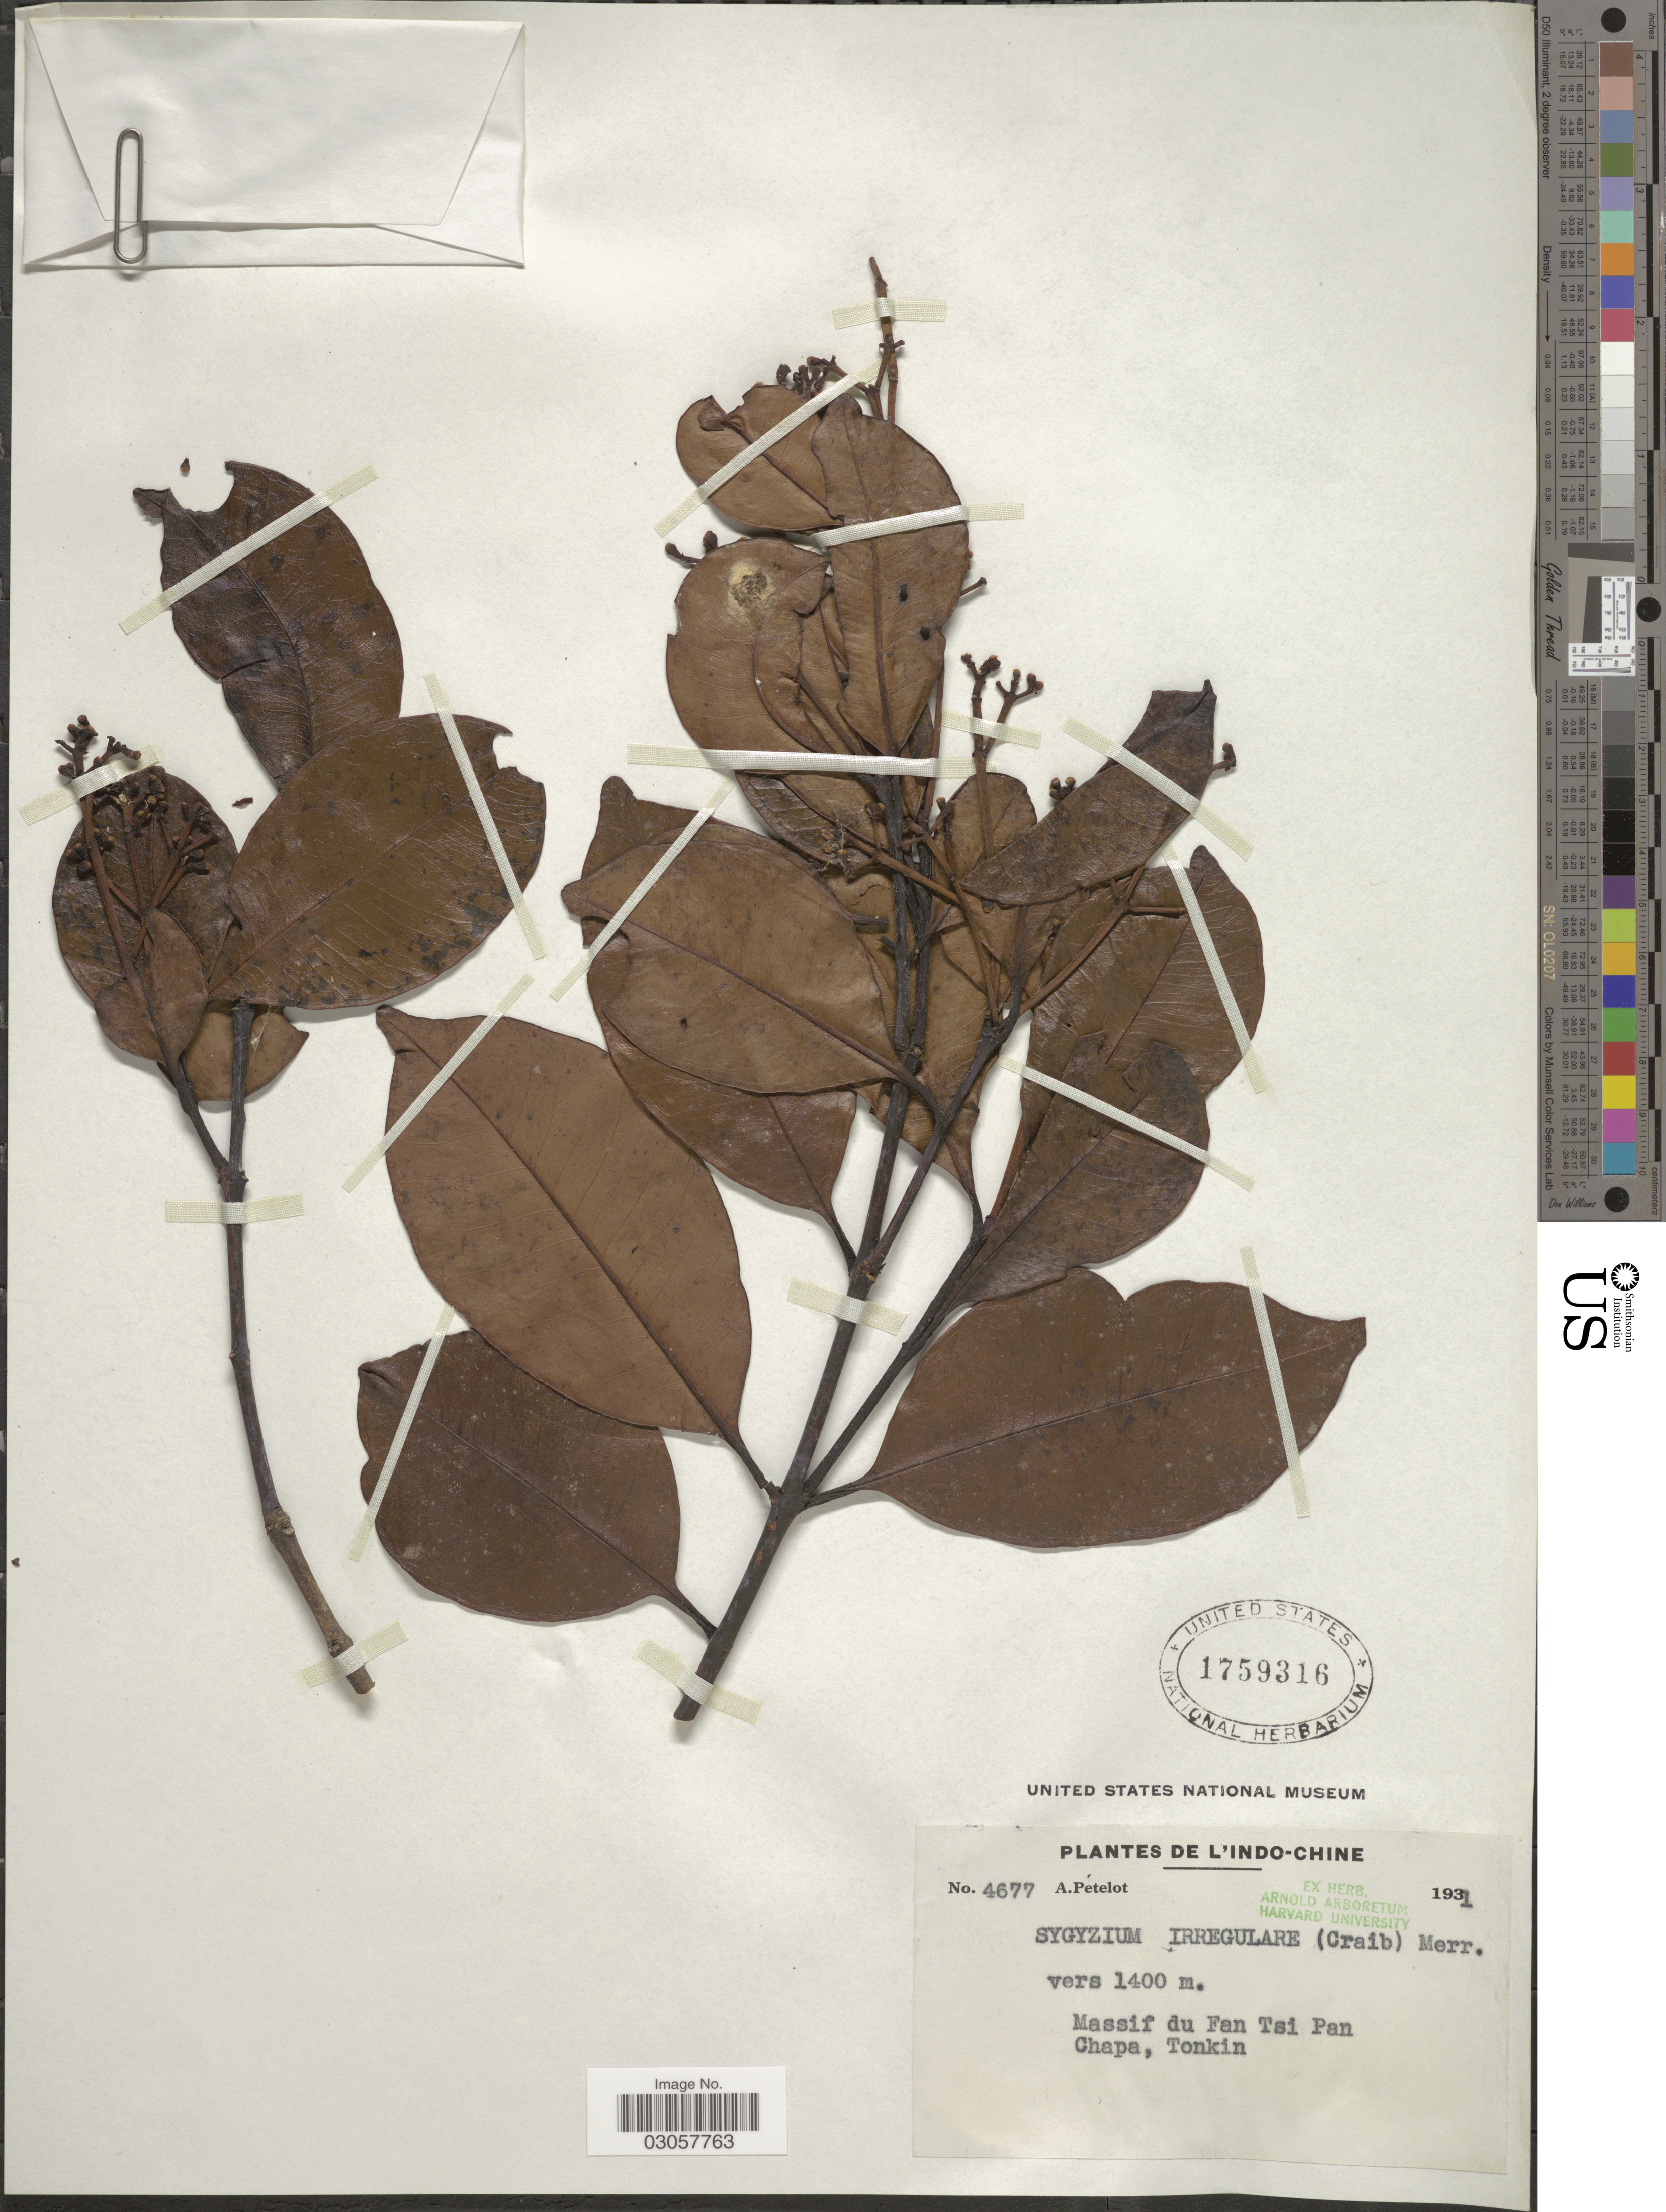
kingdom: Plantae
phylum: Tracheophyta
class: Magnoliopsida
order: Myrtales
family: Myrtaceae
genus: Syzygium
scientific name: Syzygium irregulare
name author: (Craib) Merr. & L.M. Perry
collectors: A. Petelot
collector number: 4677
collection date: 1931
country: Vietnam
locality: L'Indo-Chine. Massif du Fan Tsi Pan Chapa, Tonkin.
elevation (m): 1400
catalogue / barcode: US 1759316